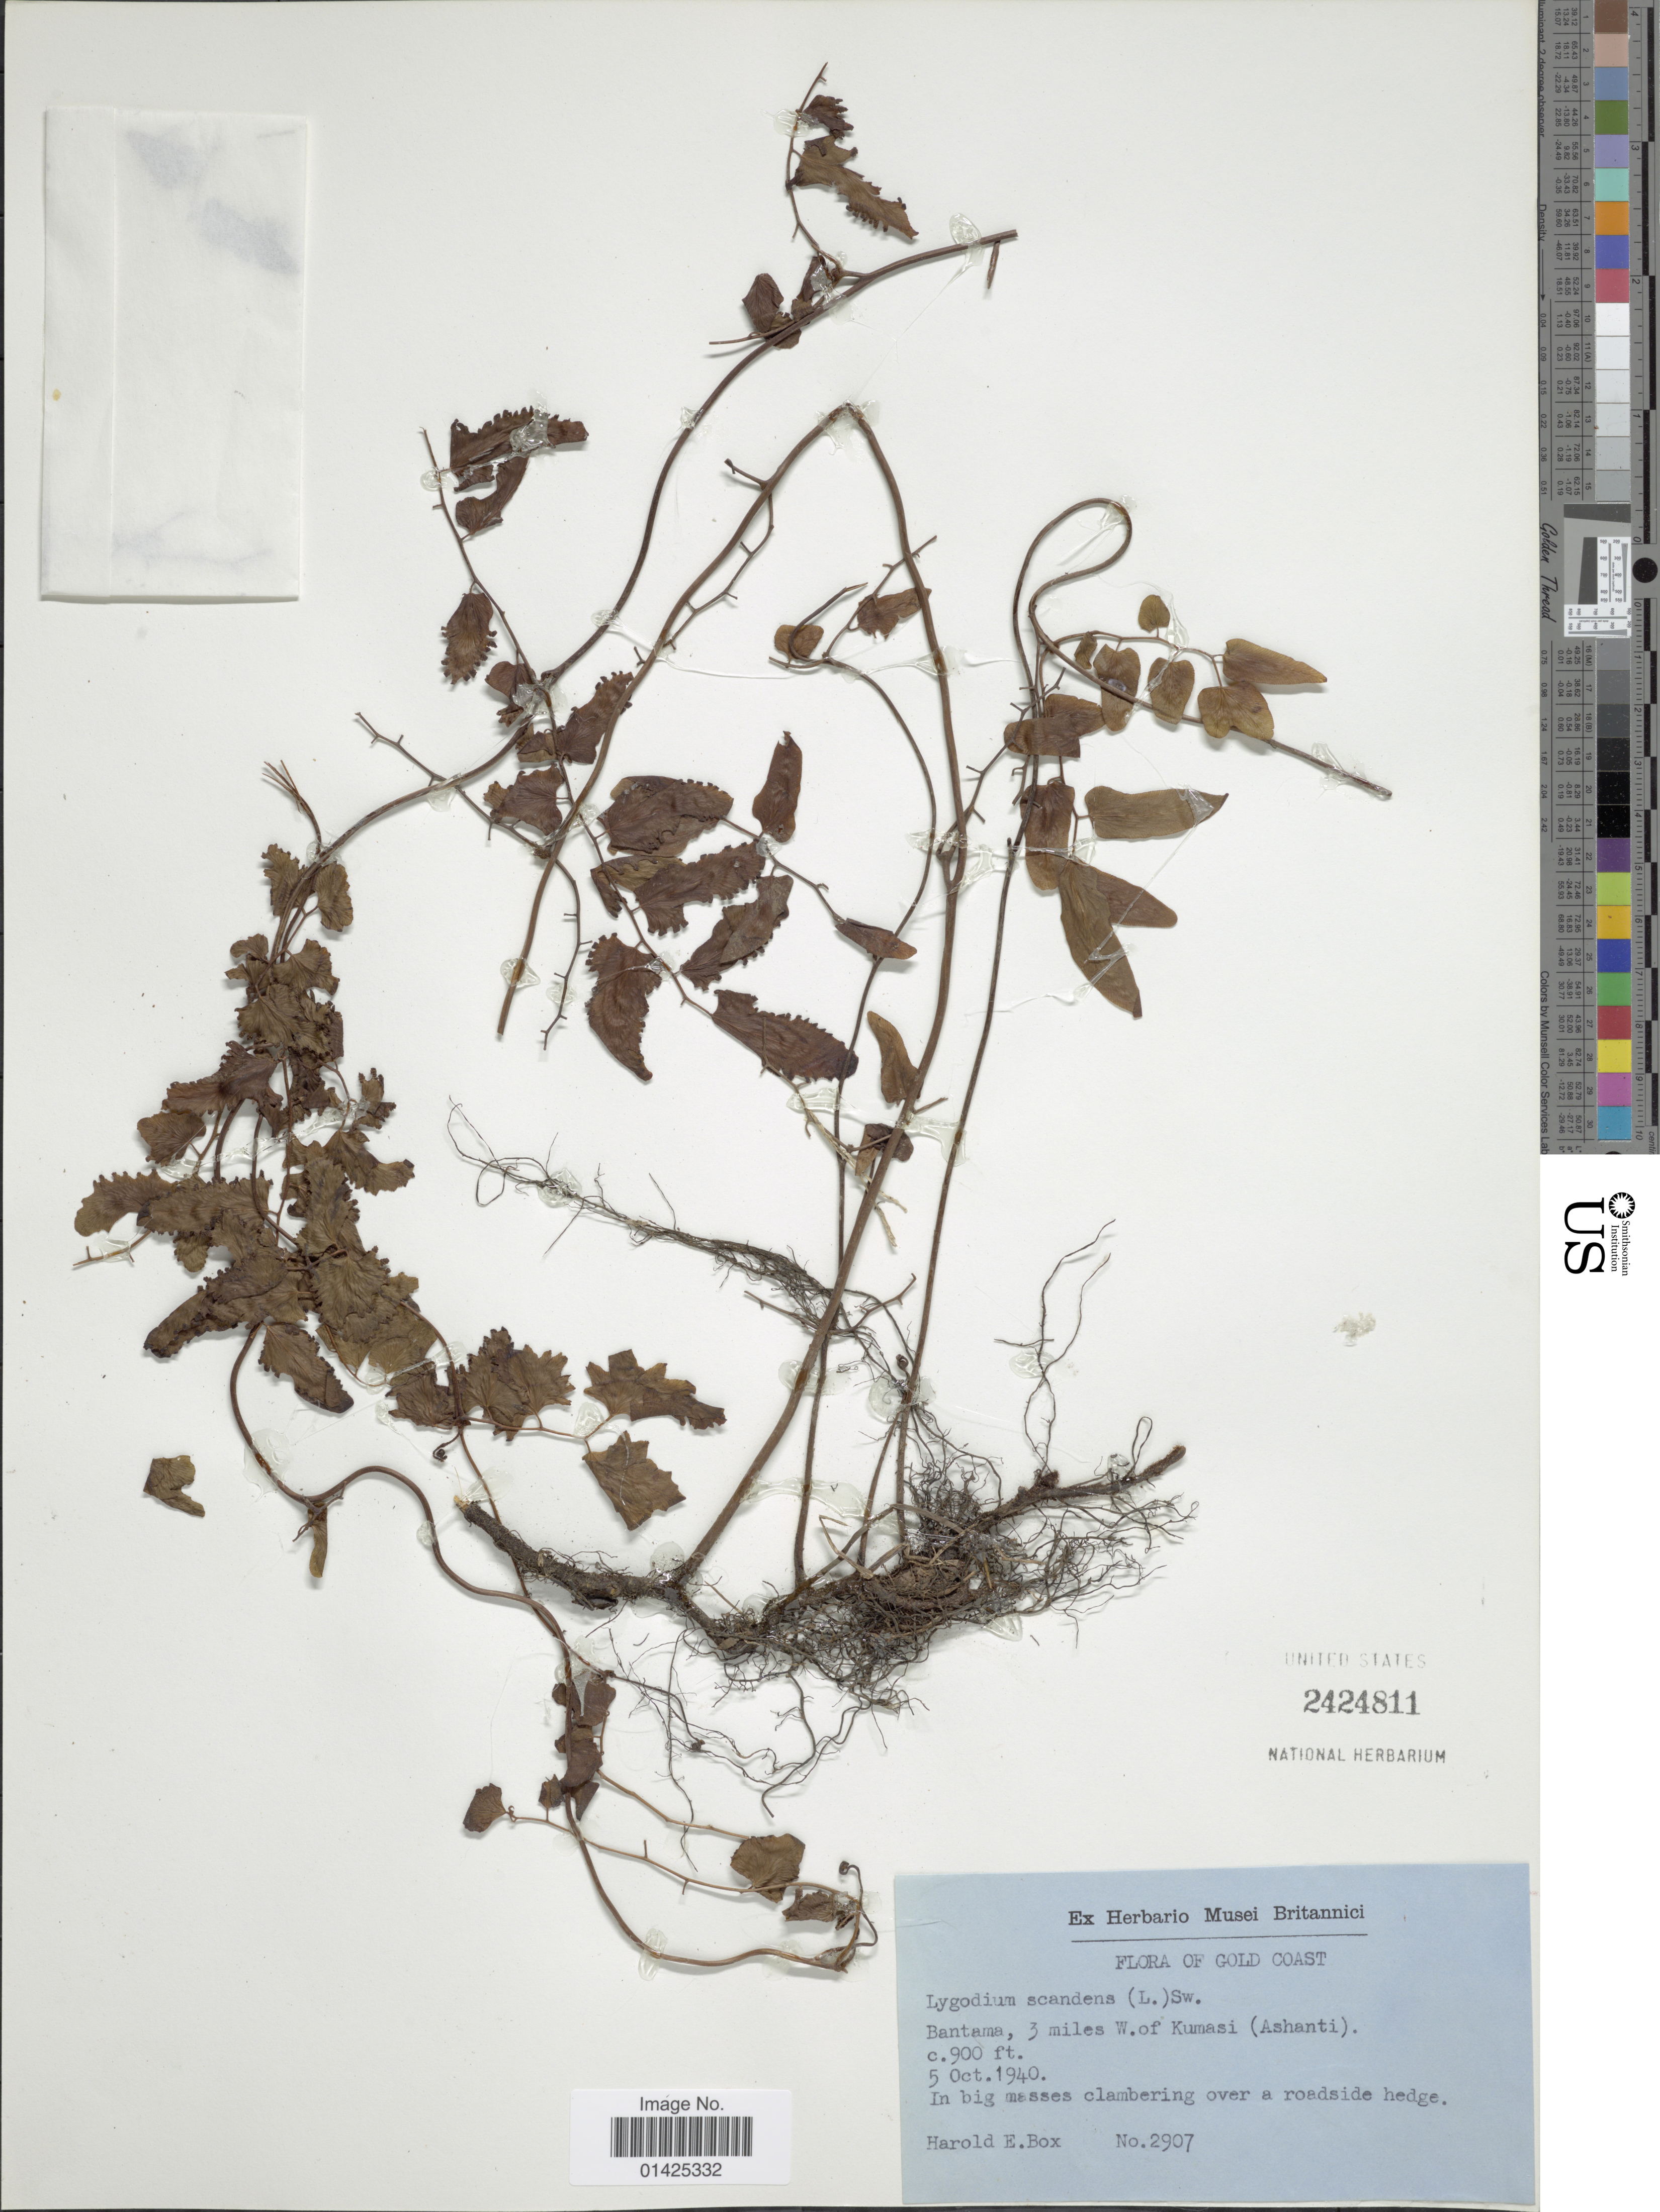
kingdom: Plantae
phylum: Tracheophyta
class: Polypodiopsida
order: Schizaeales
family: Lygodiaceae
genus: Lygodium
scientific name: Lygodium microphyllum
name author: (Cav.) R. Br.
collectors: H. E. Box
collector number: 2907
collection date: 1940-10-05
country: Ghana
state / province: Ashanti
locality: Bantama, 3 miles W. of Kumasi.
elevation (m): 274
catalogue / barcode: US 2424811